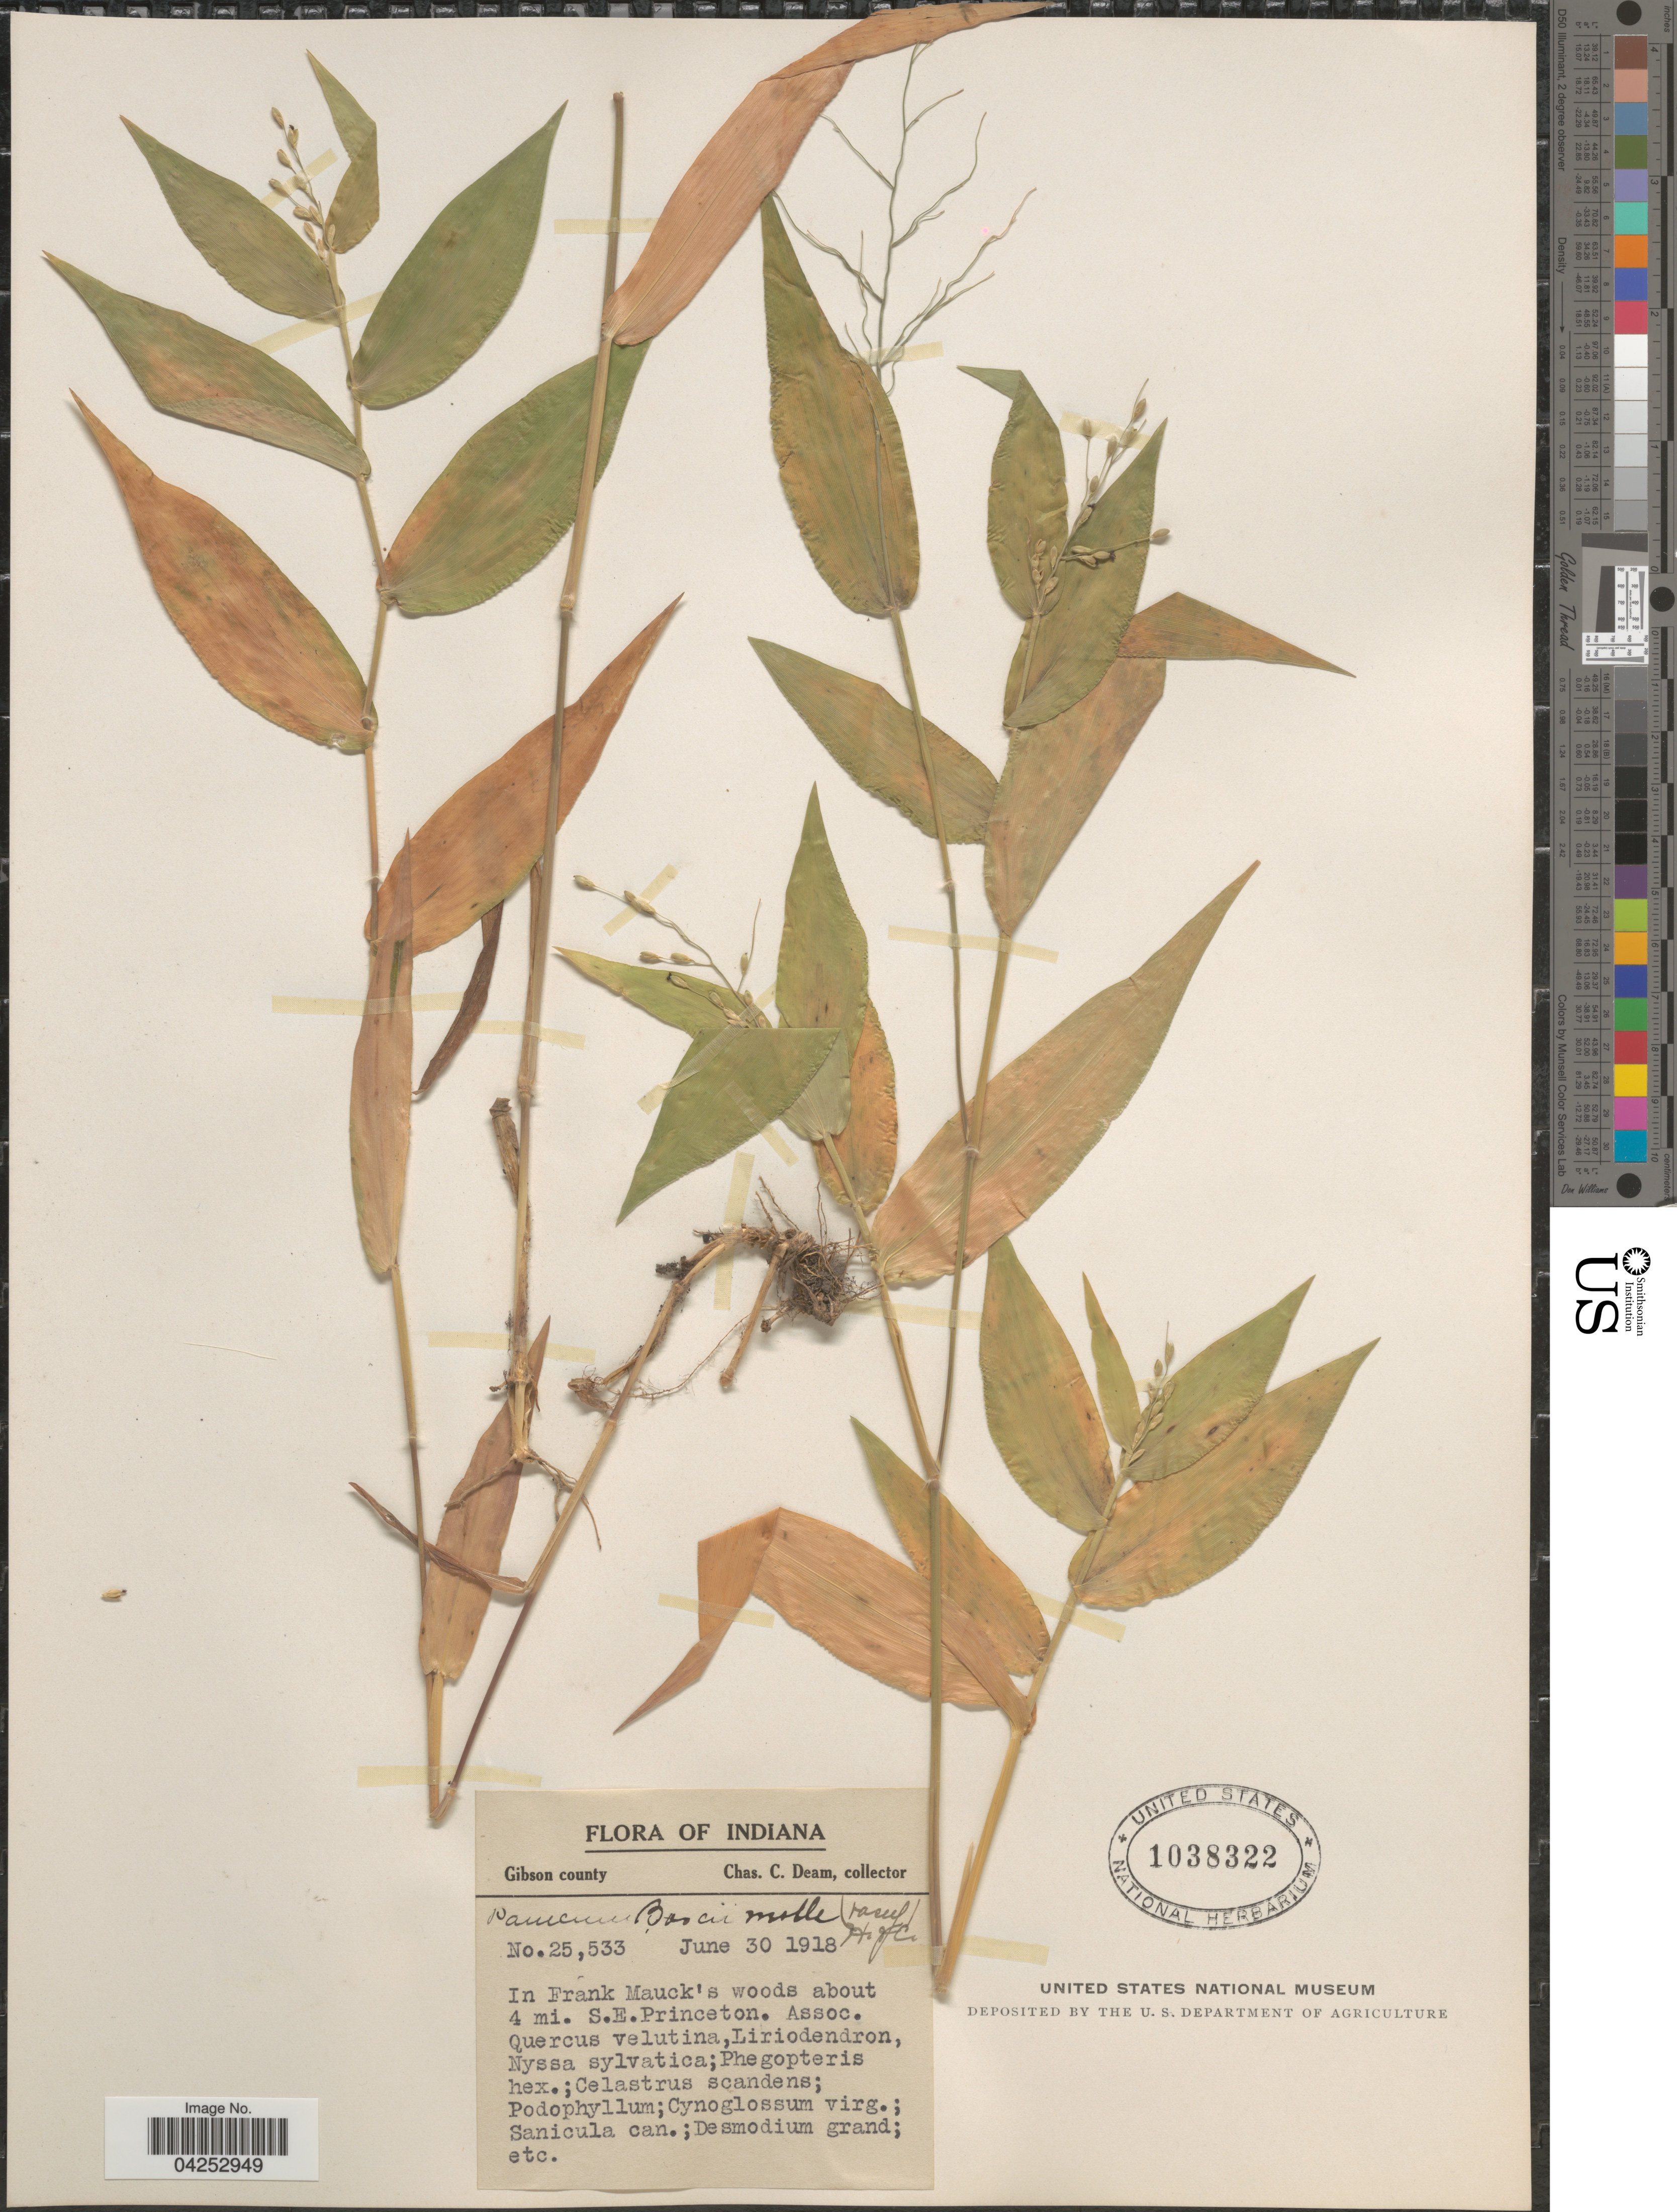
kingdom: Plantae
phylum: Tracheophyta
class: Liliopsida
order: Poales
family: Poaceae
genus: Dichanthelium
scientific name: Dichanthelium boscii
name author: (Poir.) Gould & C.A. Clark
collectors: C. C. Deam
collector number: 25533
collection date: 1918-06-30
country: United States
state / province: Indiana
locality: Gibson county. In Frank Mauck's woods about 4 mi. S.E.Princeton.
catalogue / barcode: US 1038322